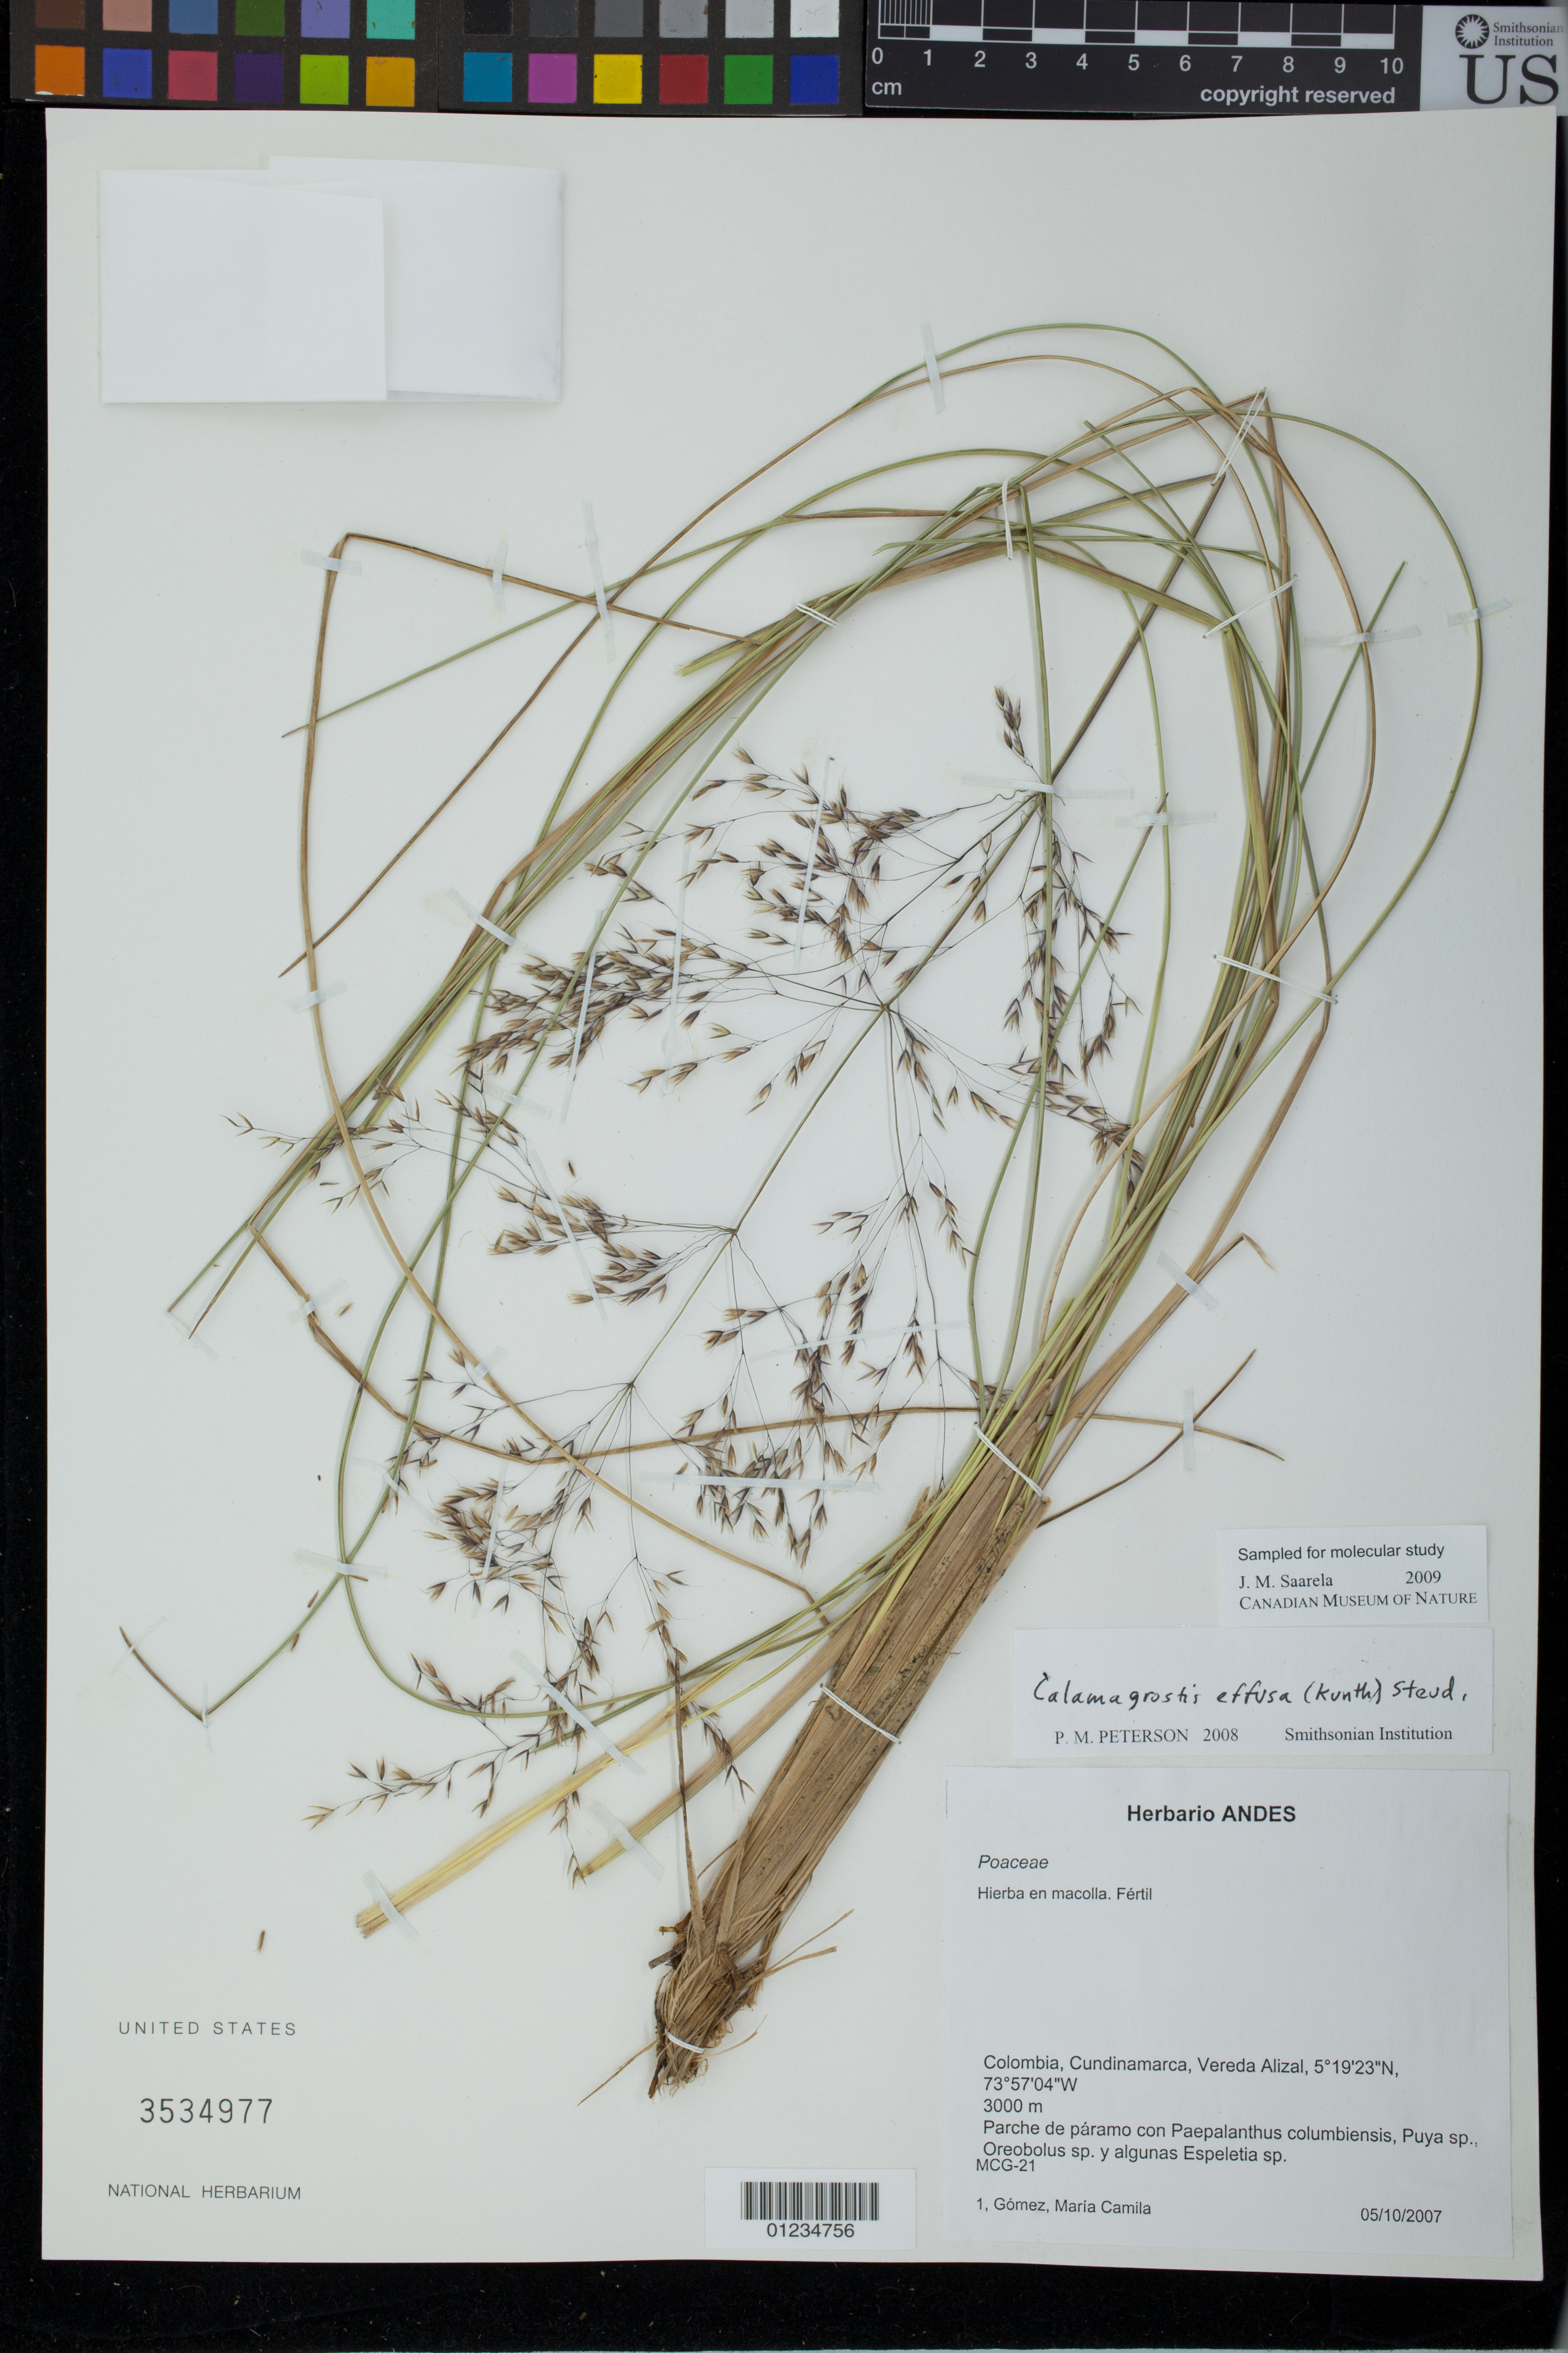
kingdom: Plantae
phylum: Tracheophyta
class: Liliopsida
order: Poales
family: Poaceae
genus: Paramochloa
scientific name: Paramochloa effusa ined.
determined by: Poaceae Reorganization Project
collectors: M. Gomez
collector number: MCG-21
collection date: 2007-10-05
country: Colombia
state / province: Cundinamarca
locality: Vereda Alizal.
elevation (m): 3000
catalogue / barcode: US 3534977